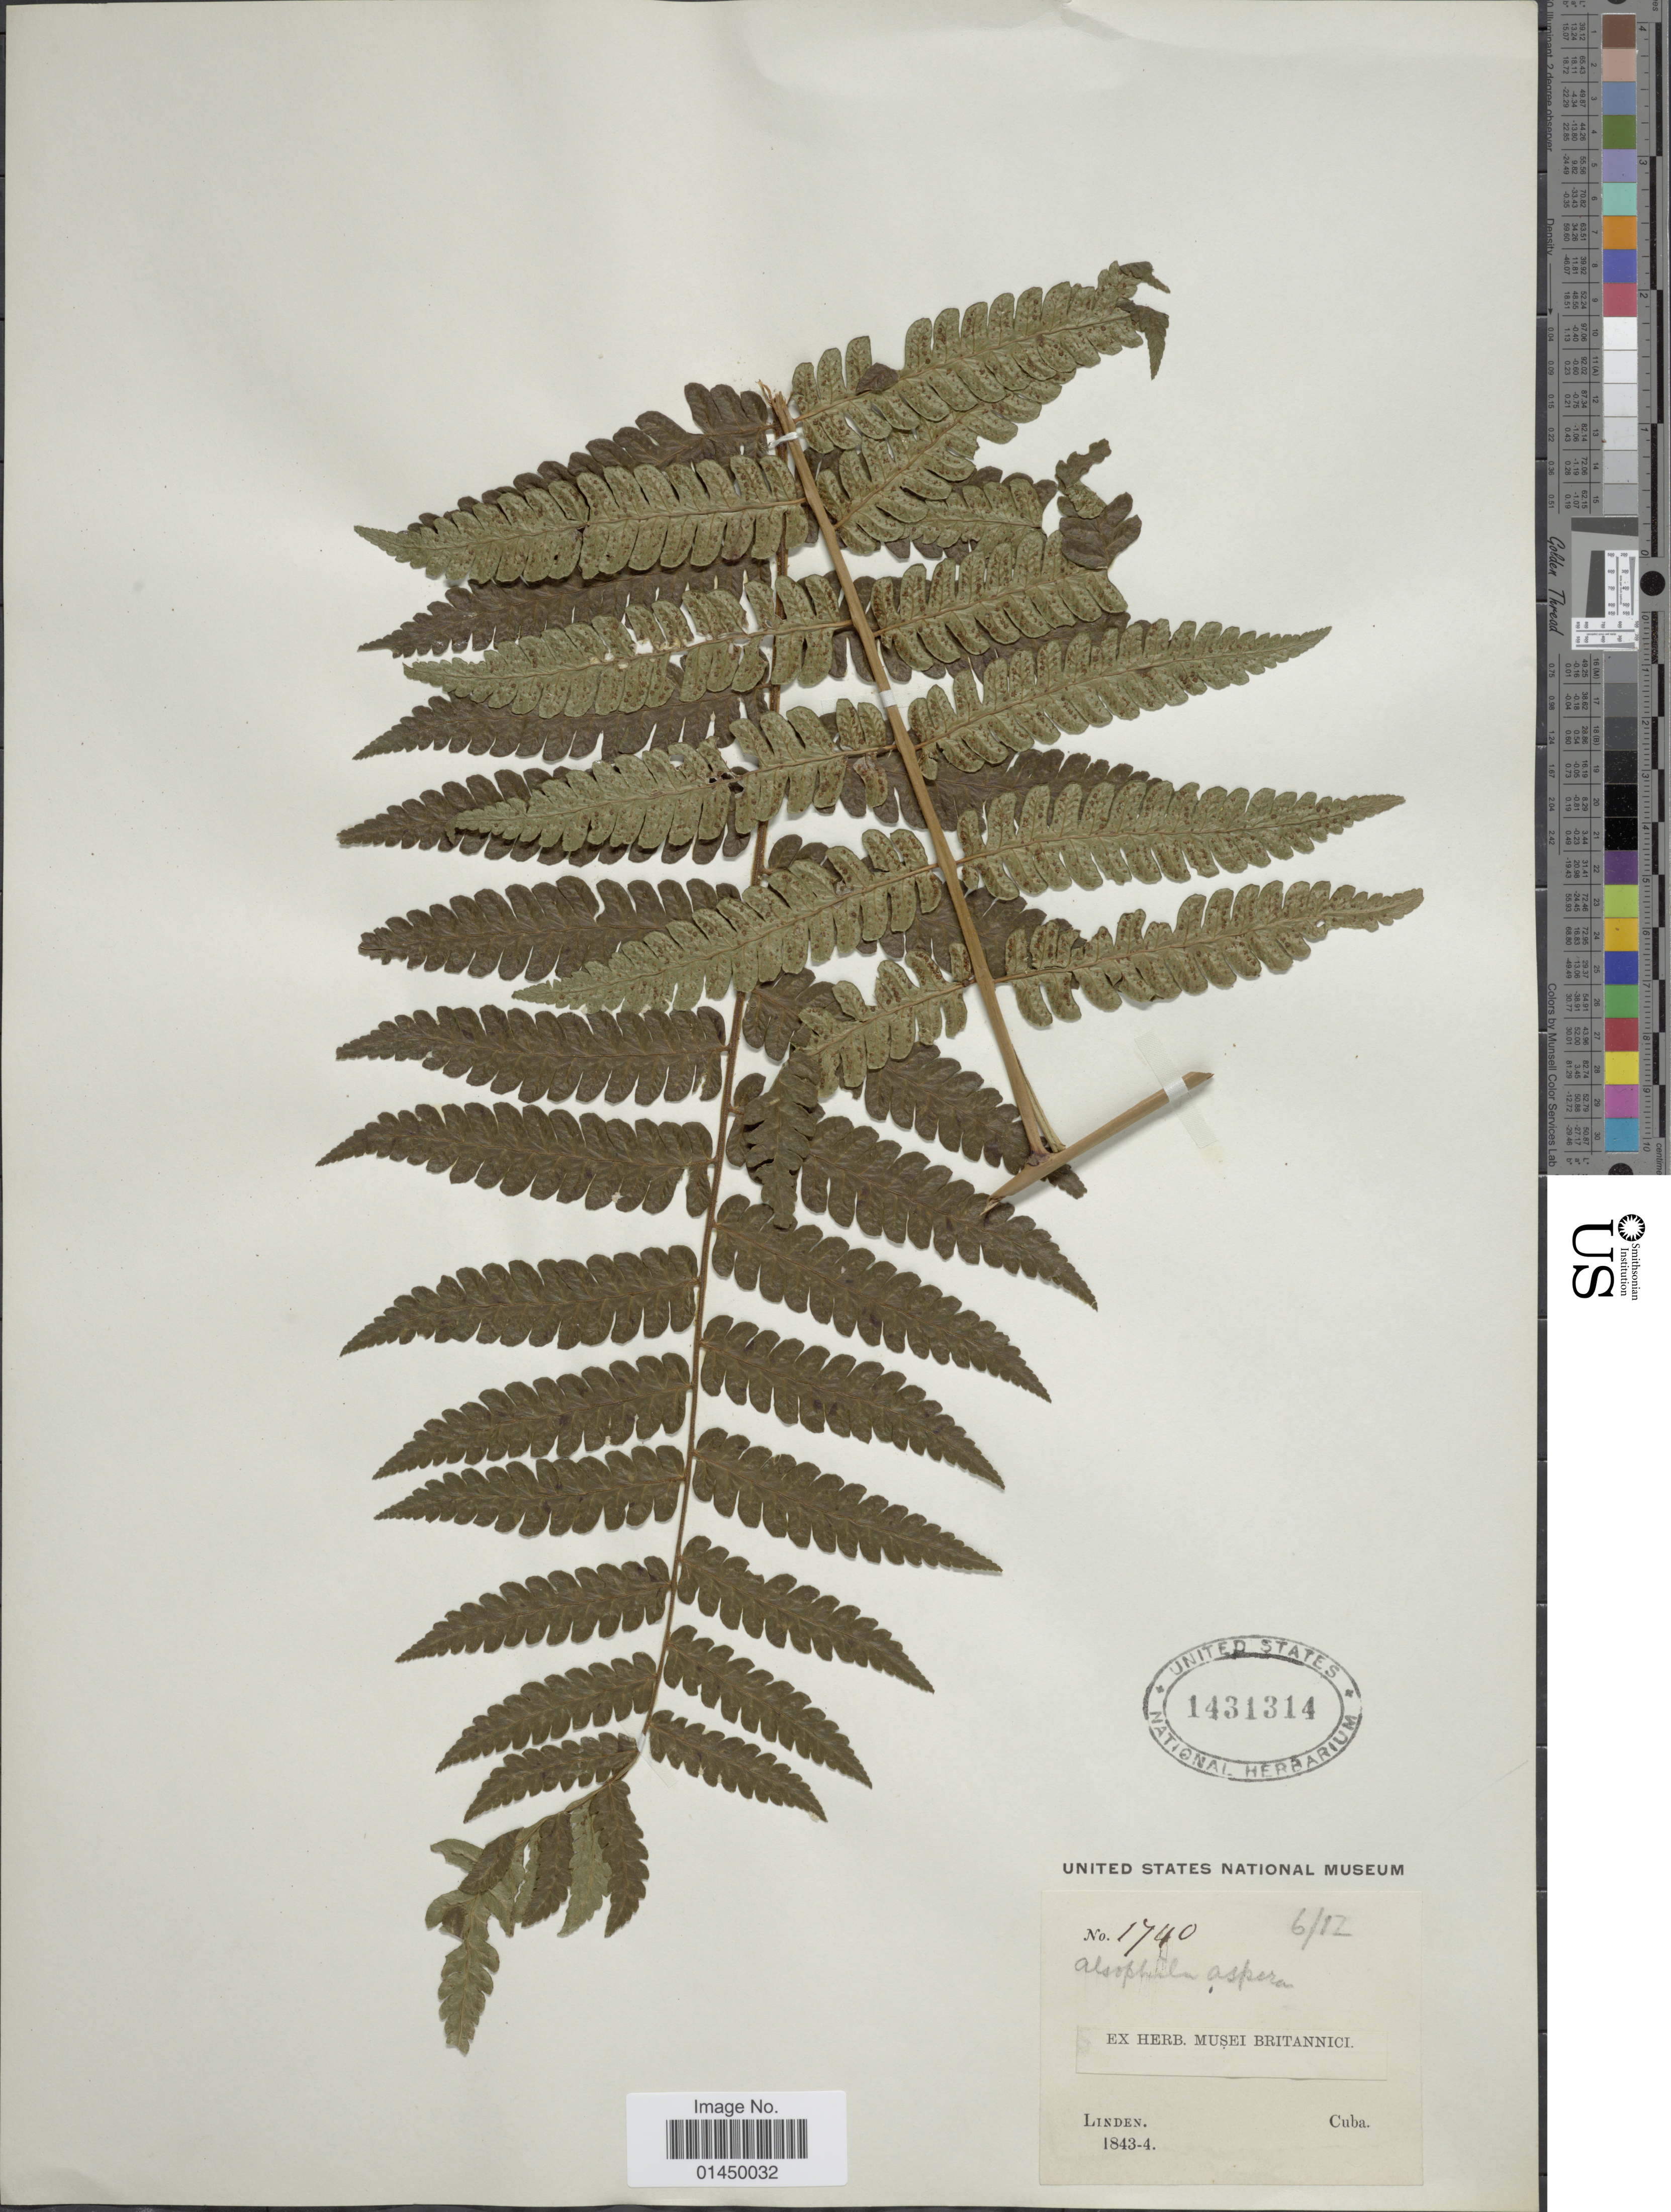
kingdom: Plantae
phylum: Tracheophyta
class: Polypodiopsida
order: Cyatheales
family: Cyatheaceae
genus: Cyathea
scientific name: Cyathea aspera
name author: (L.) Sw.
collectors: -- Linden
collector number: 1740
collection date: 1843/1844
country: Cuba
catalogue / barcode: US 1431314